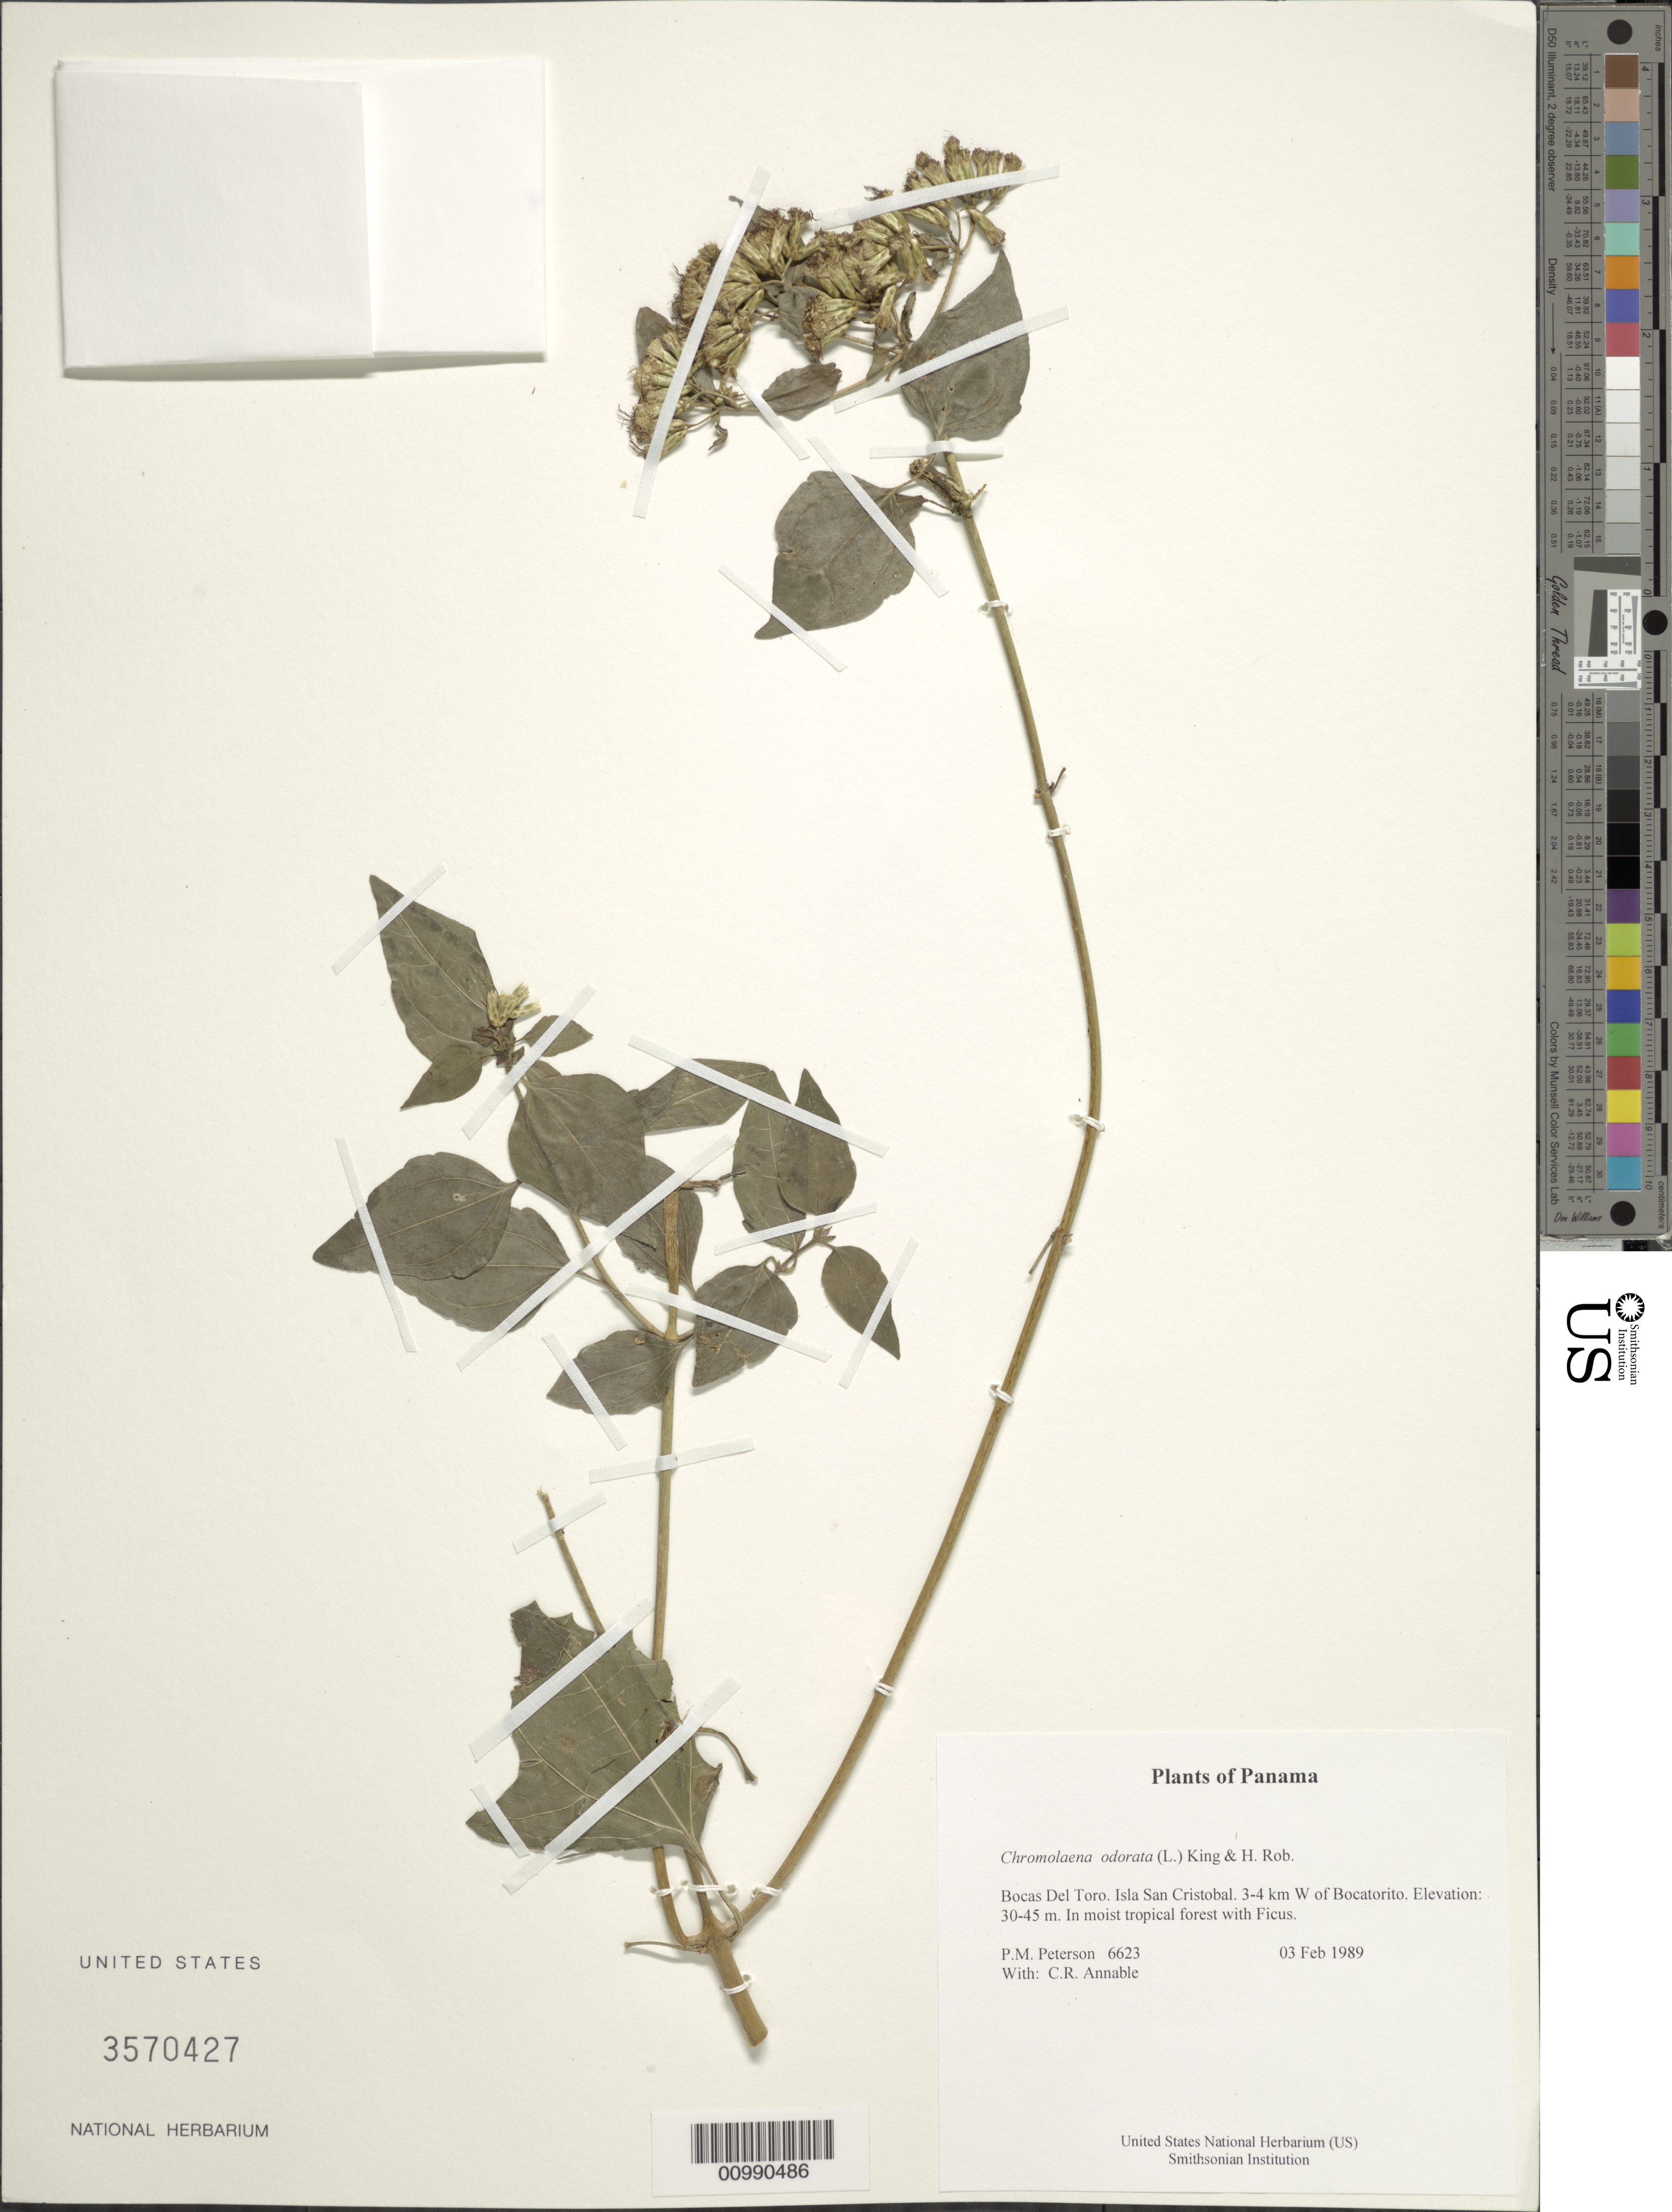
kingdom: Plantae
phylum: Tracheophyta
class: Magnoliopsida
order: Asterales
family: Asteraceae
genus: Chromolaena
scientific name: Chromolaena odorata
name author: (L.) R.M. King & H. Rob.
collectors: P. M. Peterson & C. R. Annable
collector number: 06623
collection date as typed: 03 Feb 1989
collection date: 1989-02-03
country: Panama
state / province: Bocas del Toro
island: San Cristobal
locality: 3-4 km W of Bocatorito.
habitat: In moist tropical forest with Ficus.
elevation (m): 30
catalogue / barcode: US 3570427